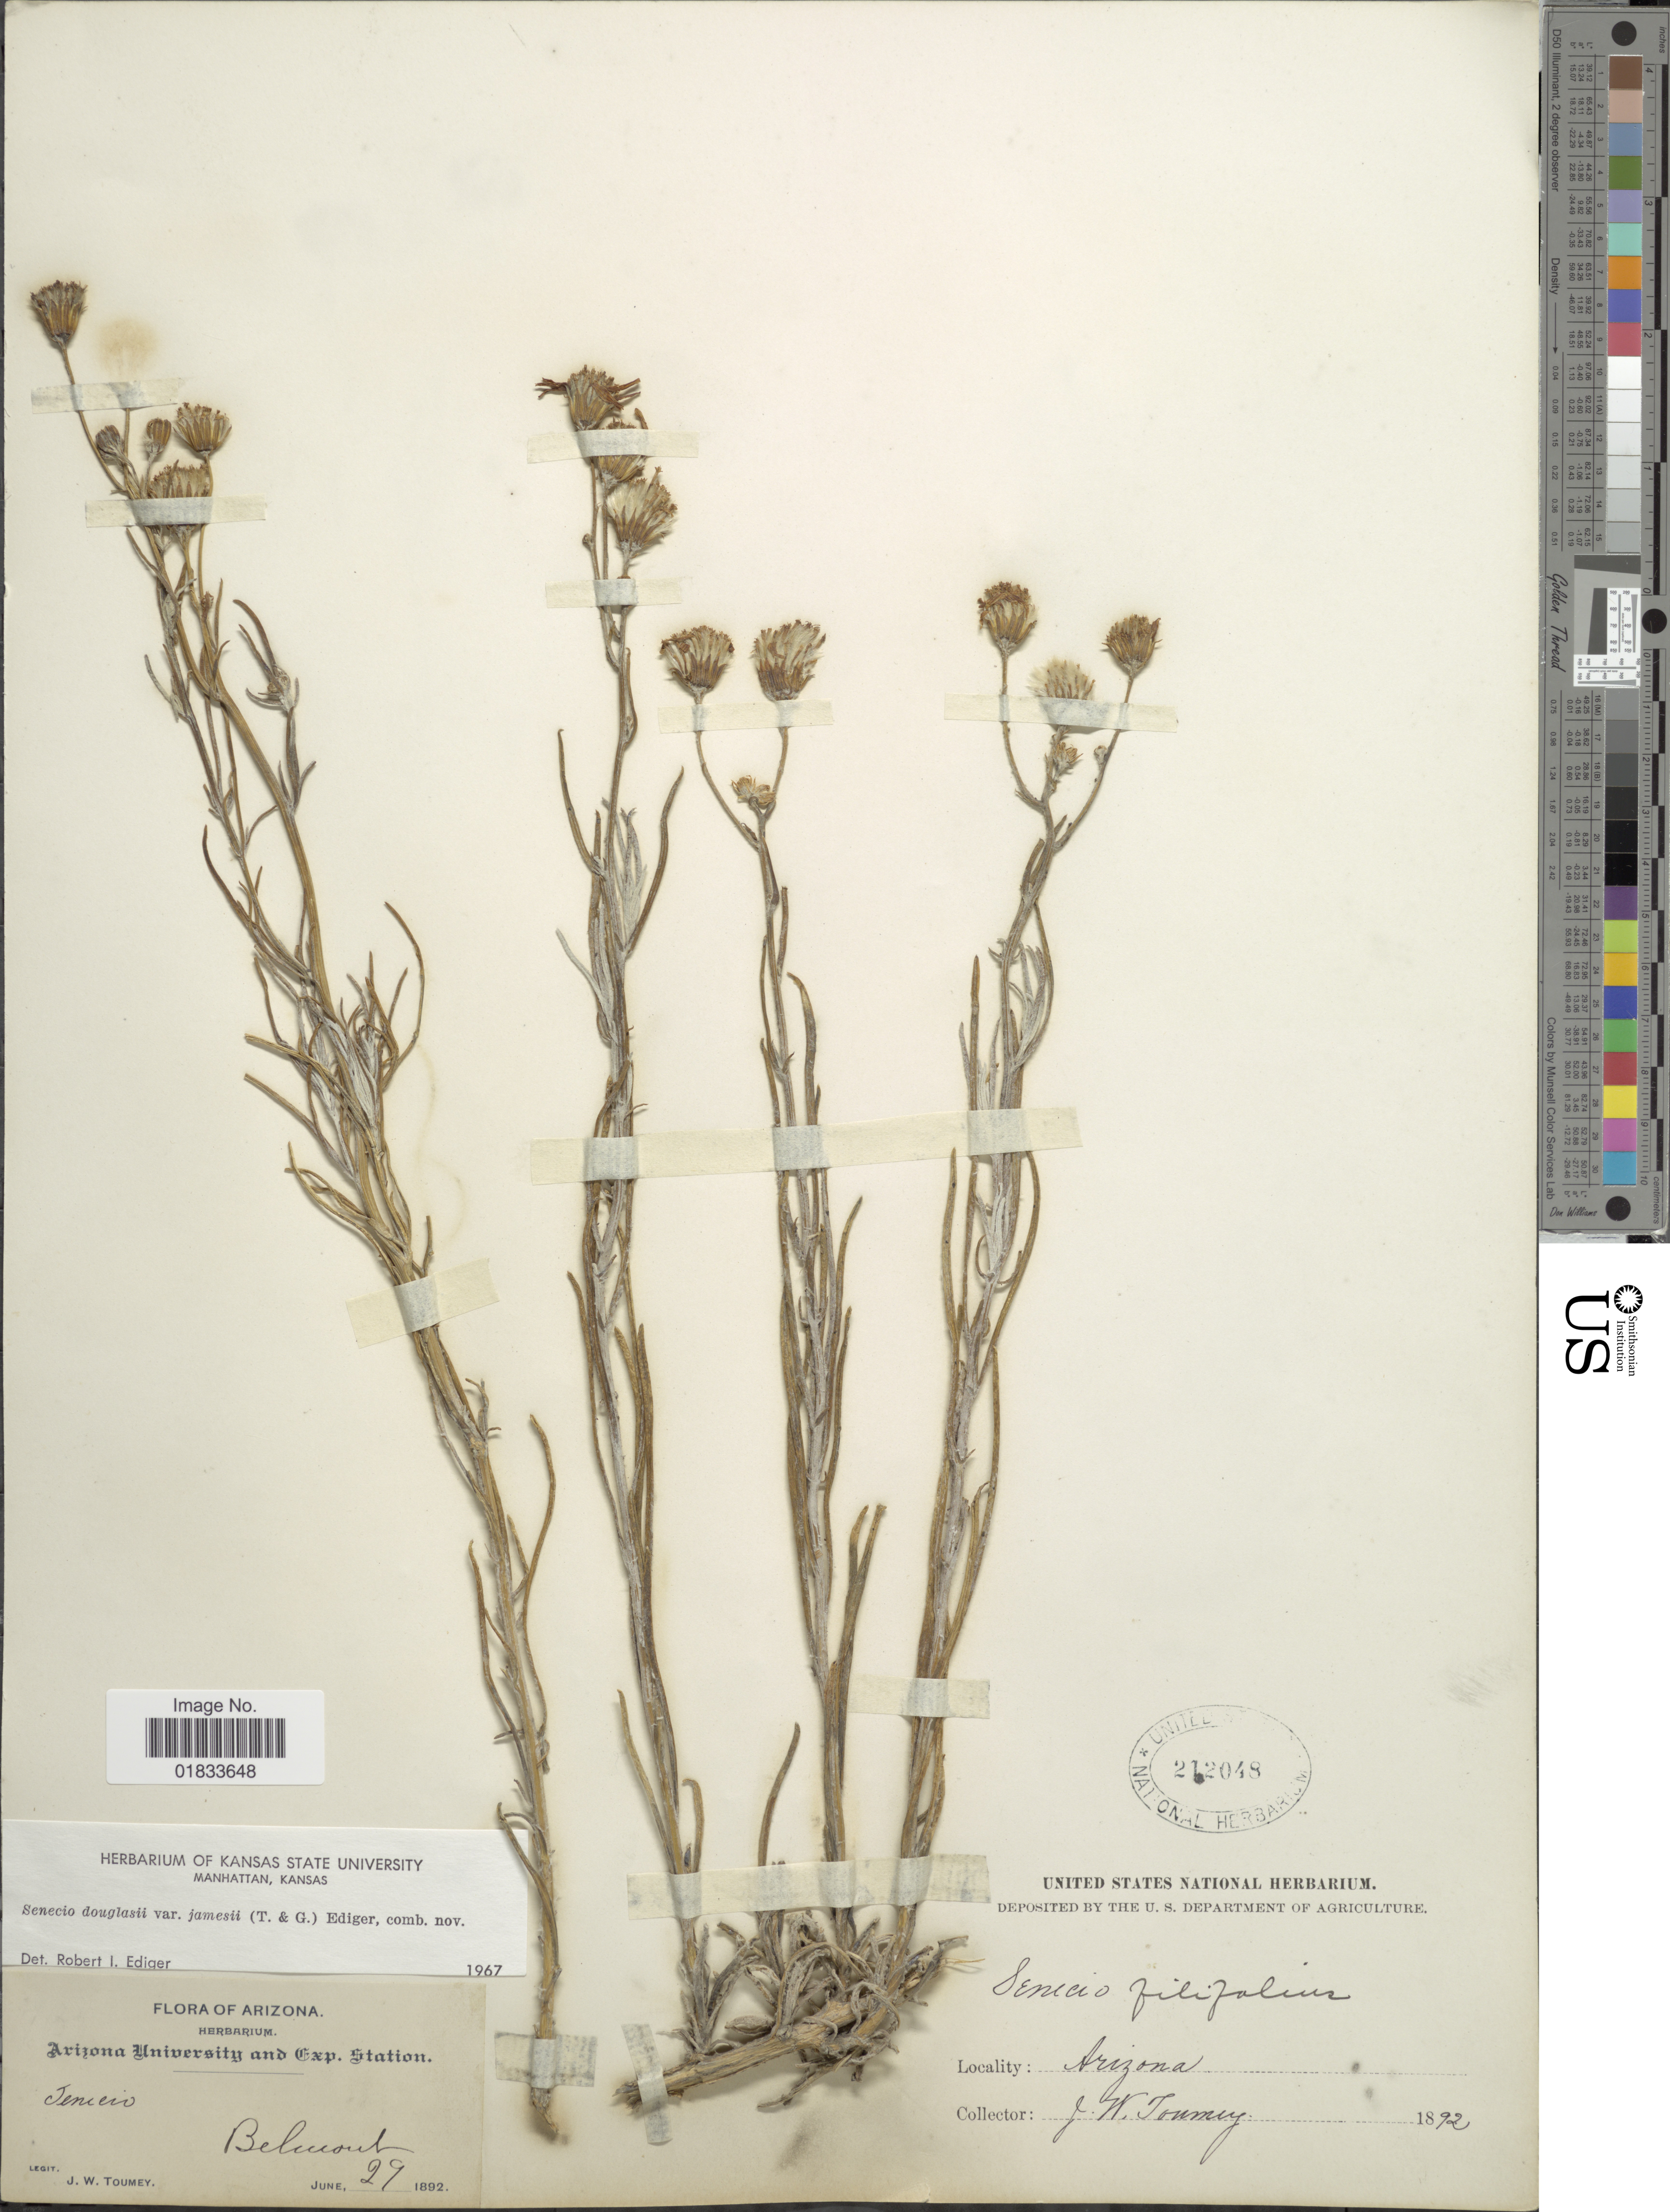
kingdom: Plantae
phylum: Tracheophyta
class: Magnoliopsida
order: Asterales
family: Asteraceae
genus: Senecio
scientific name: Senecio flaccidus var. flaccidus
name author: Less.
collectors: J. W. Toumey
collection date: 1892-06-29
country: United States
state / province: Arizona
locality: Belmont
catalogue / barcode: US 212048